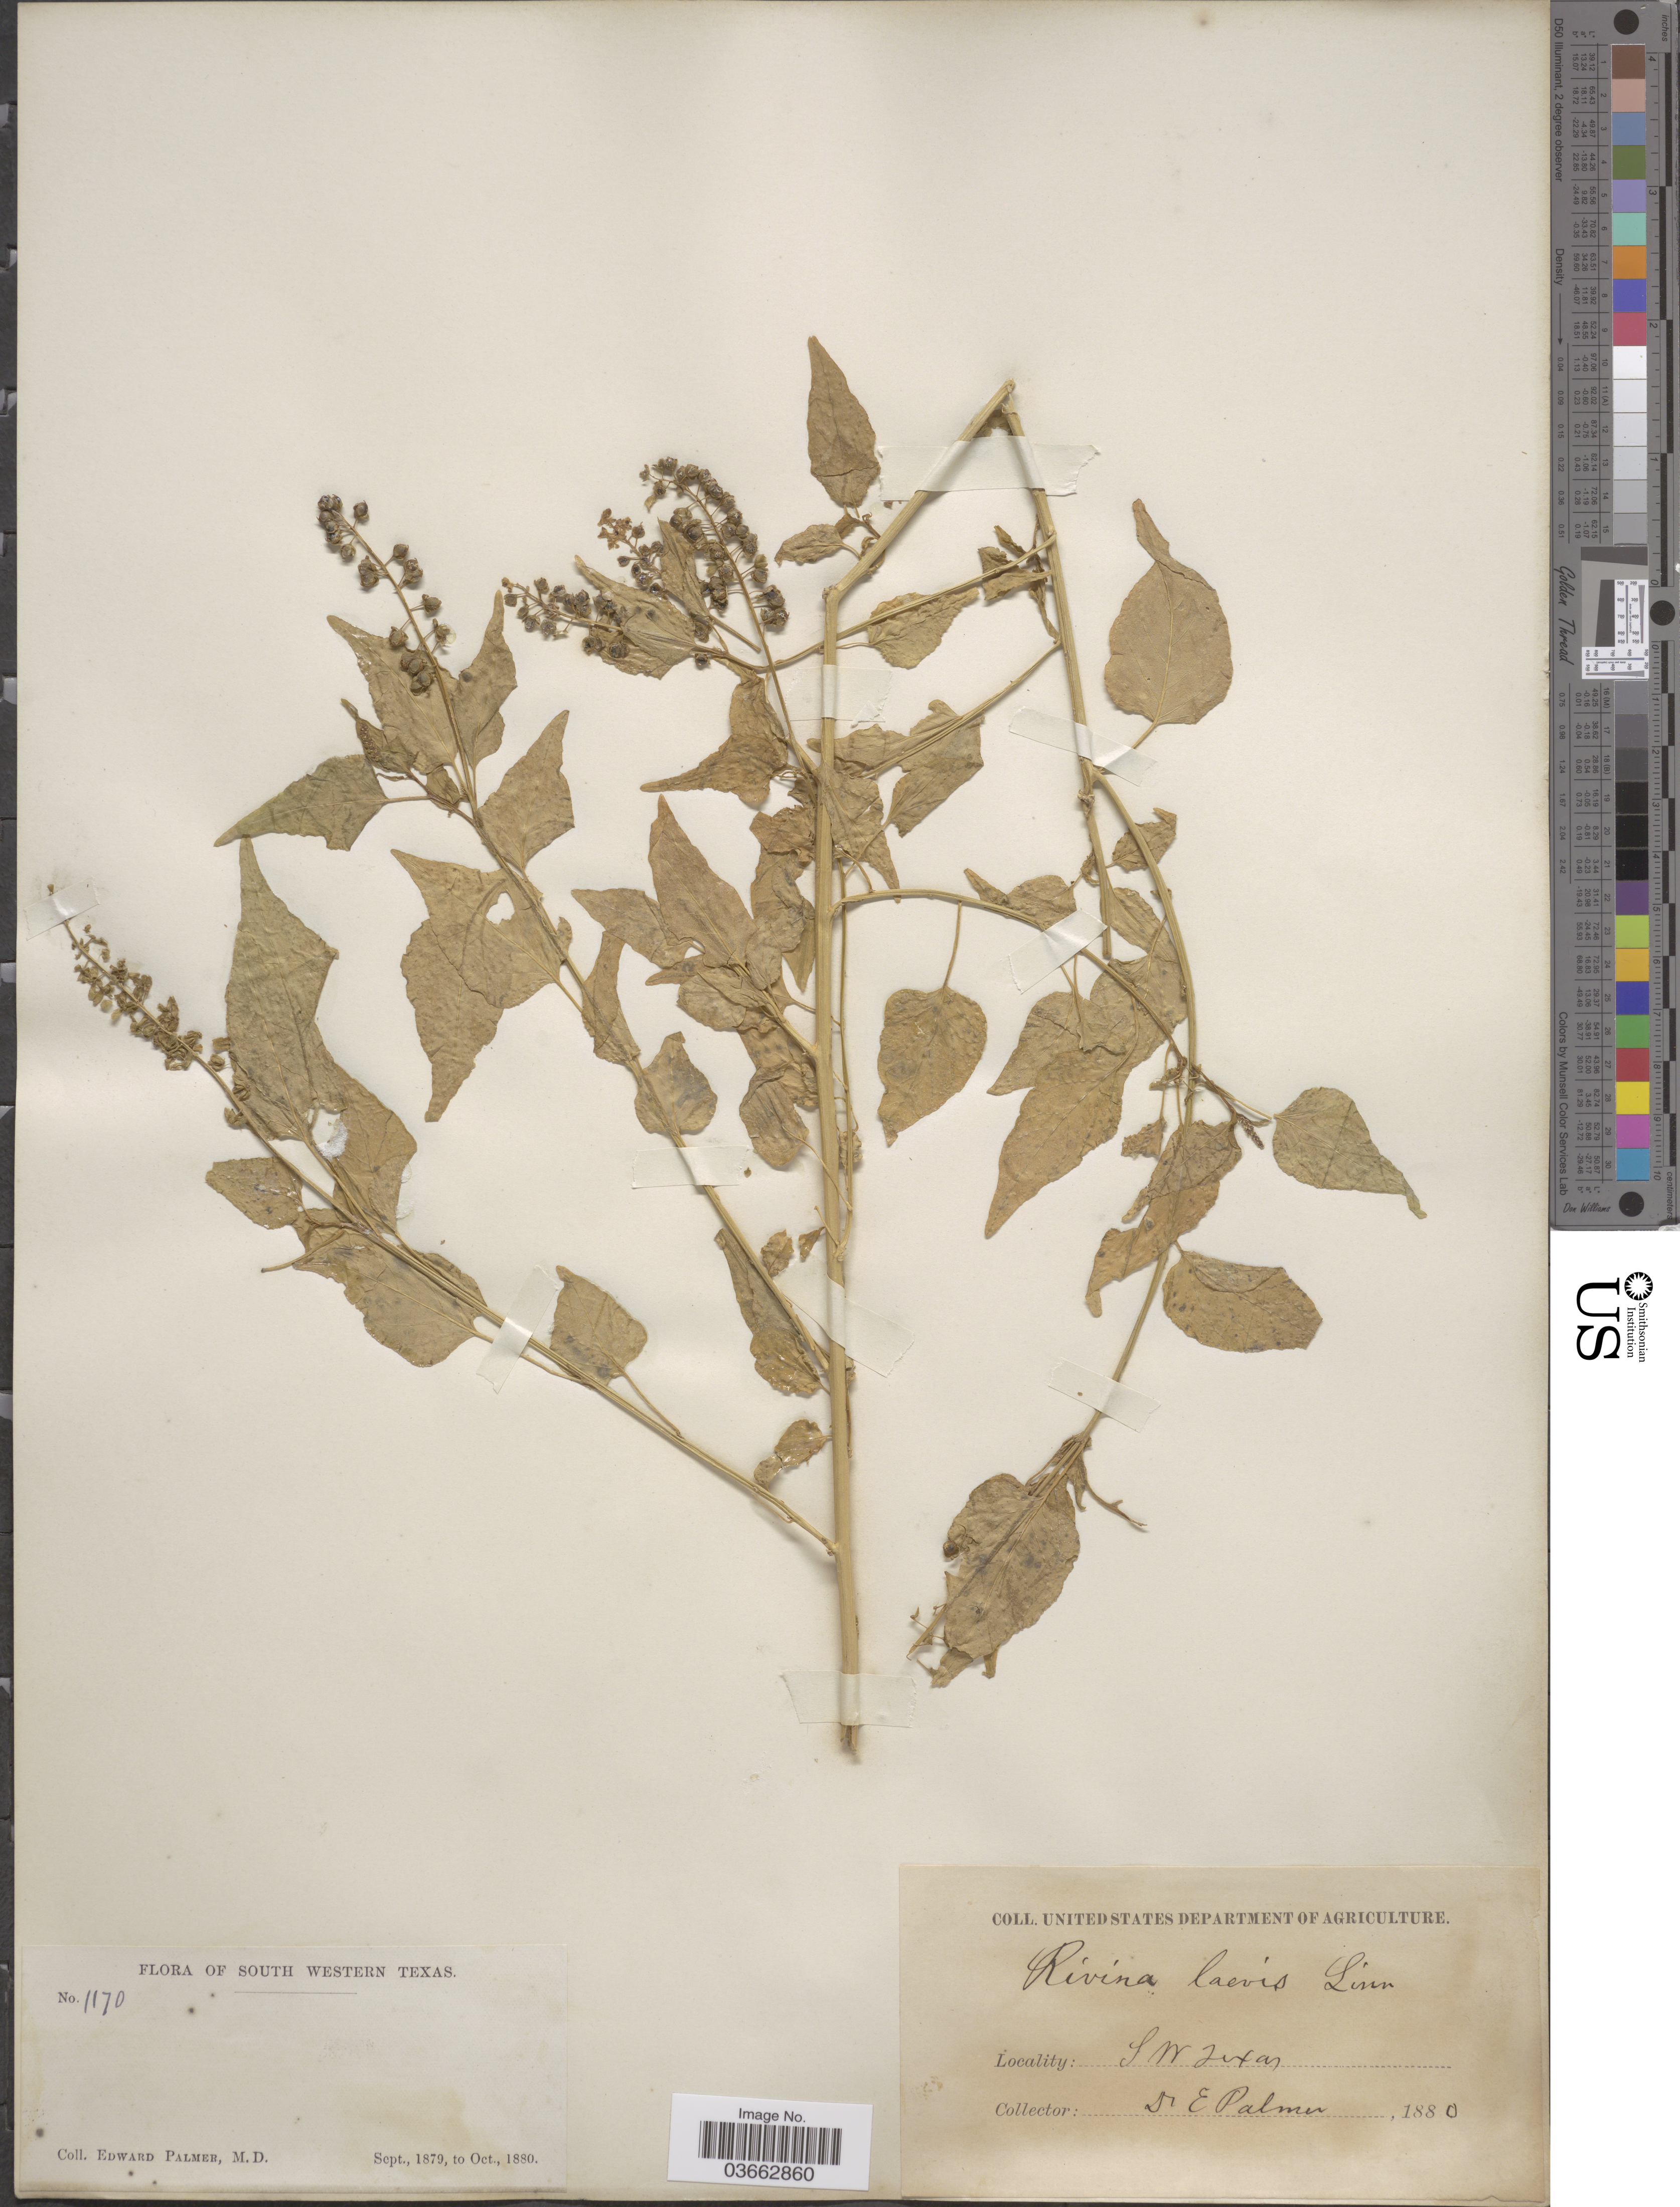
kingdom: Plantae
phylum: Tracheophyta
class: Magnoliopsida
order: Caryophyllales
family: Phytolaccaceae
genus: Rivina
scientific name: Rivina humilis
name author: L.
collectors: E. Palmer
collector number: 1170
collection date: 1879-09/1880-10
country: United States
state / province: Texas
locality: South Western Texas.